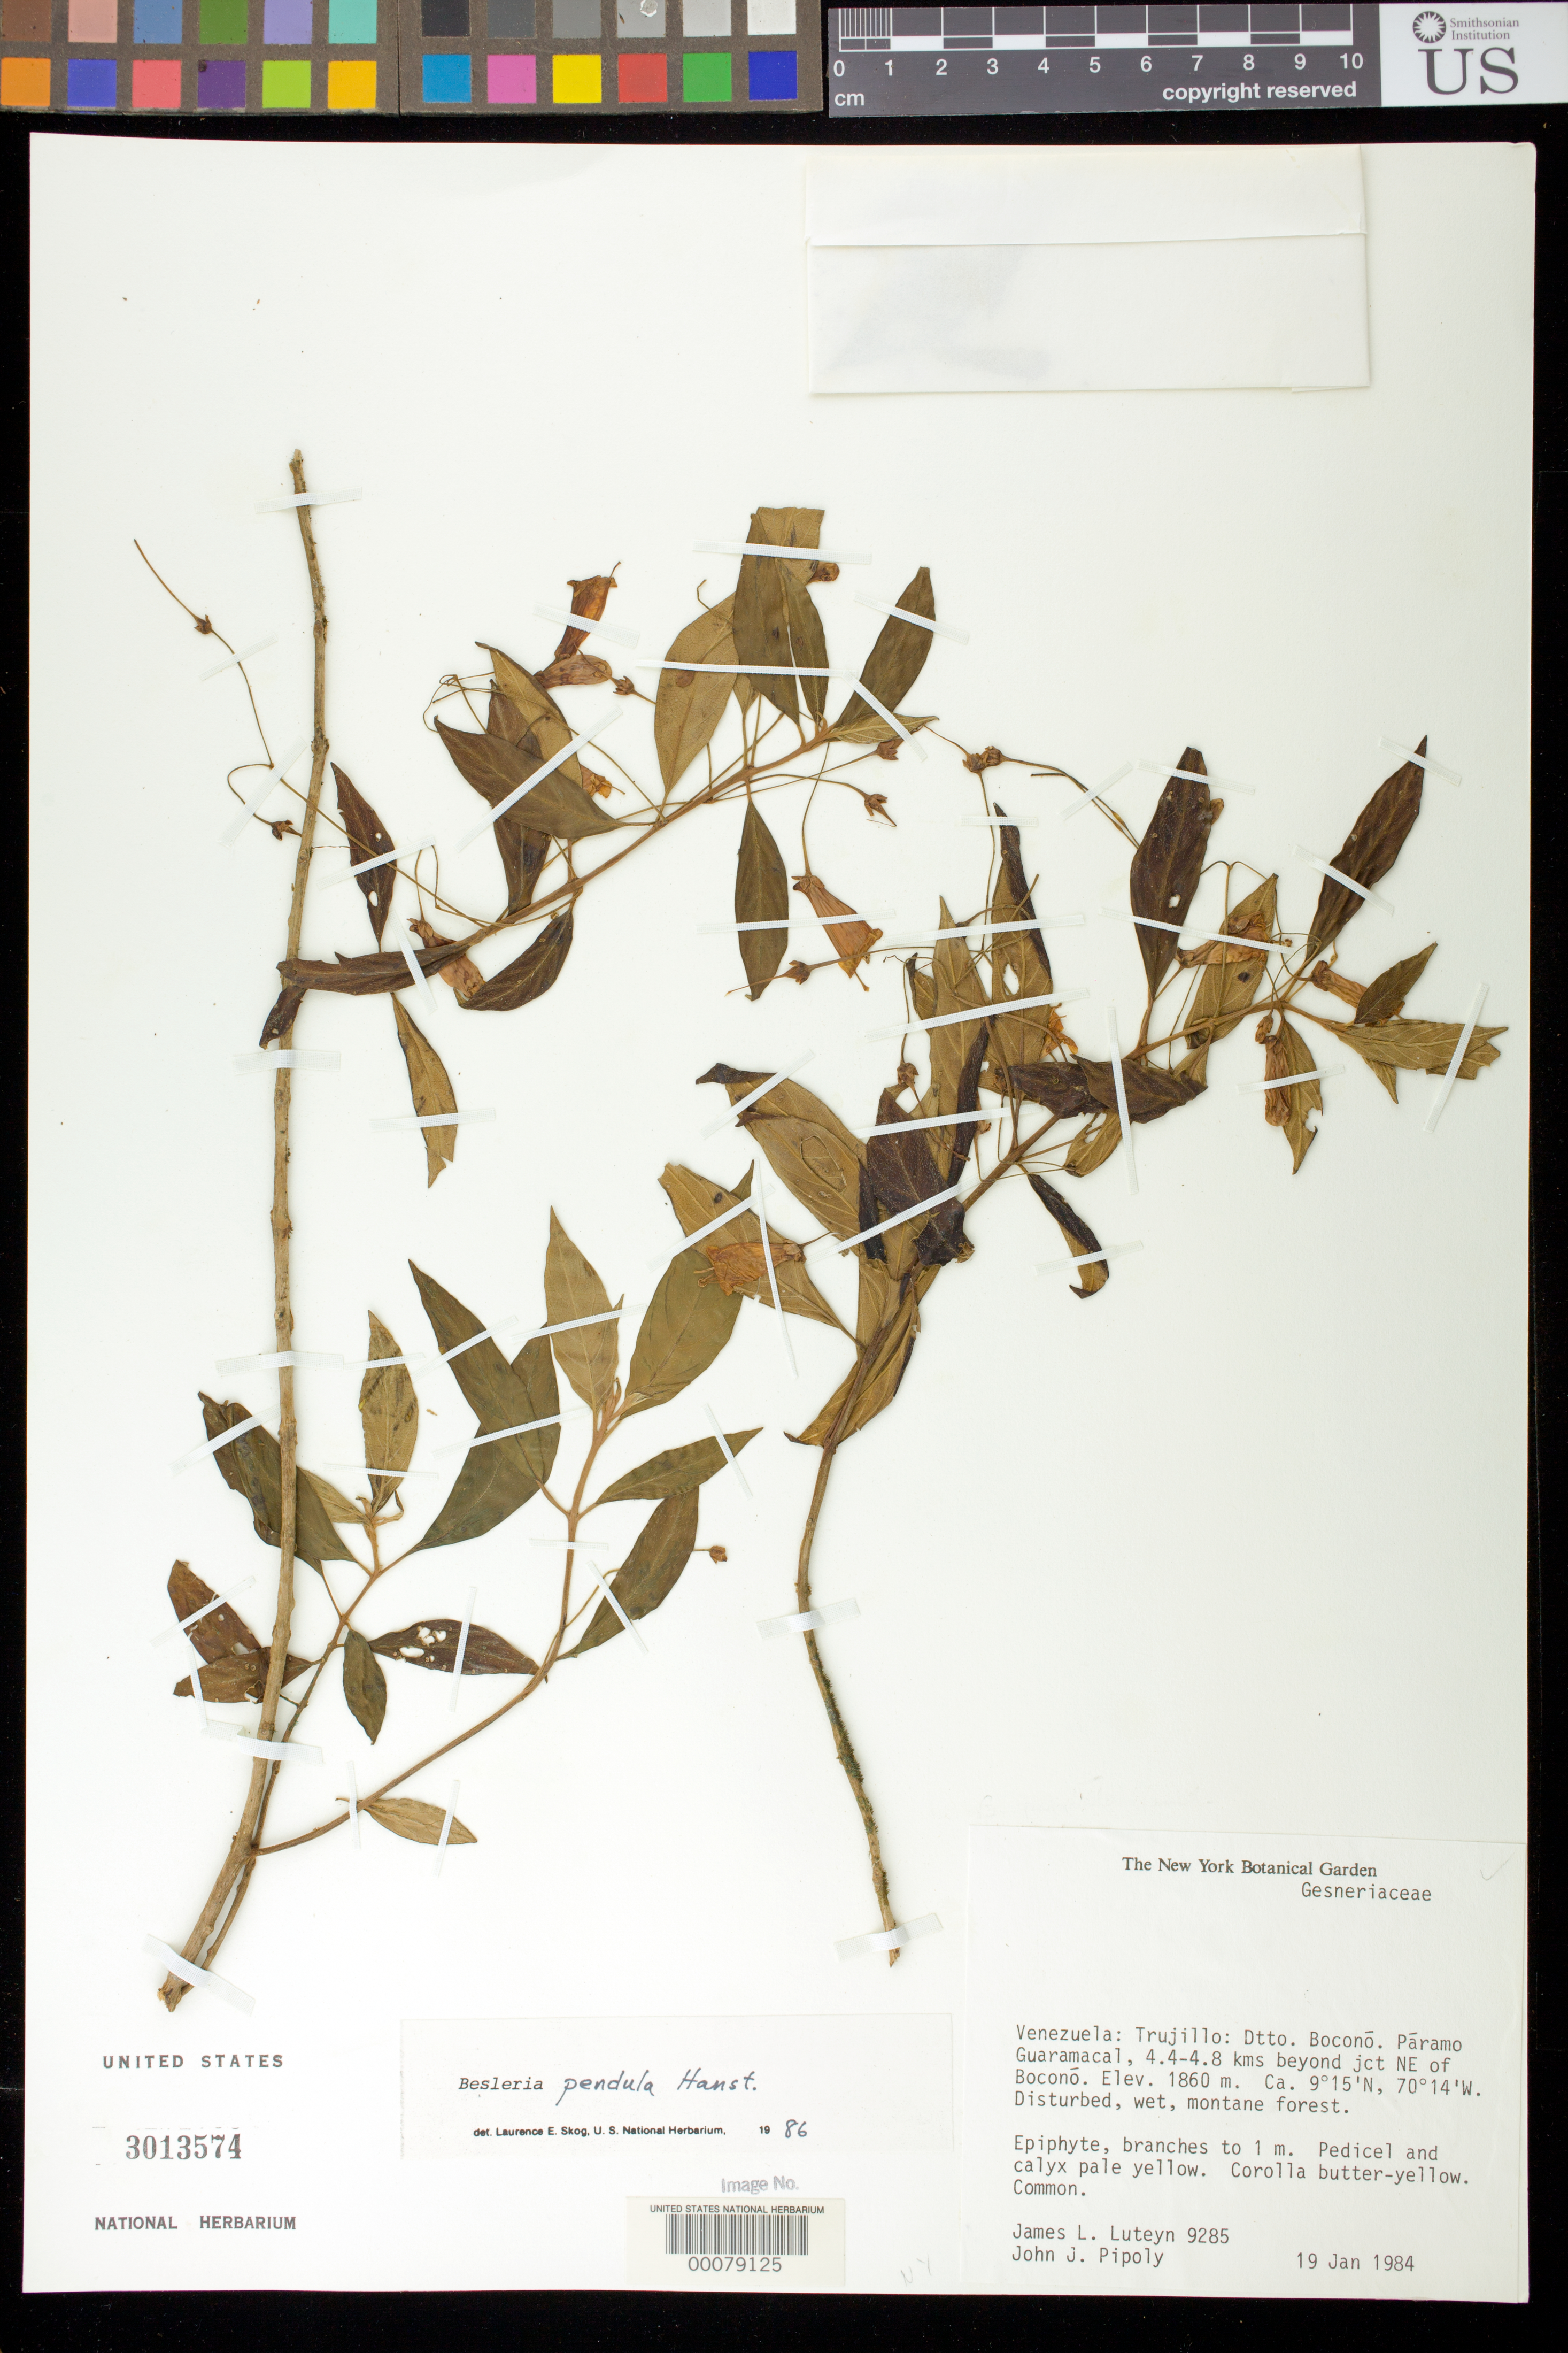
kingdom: Plantae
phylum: Tracheophyta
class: Magnoliopsida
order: Lamiales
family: Gesneriaceae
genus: Besleria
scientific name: Besleria pendula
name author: Hanst.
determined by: Skog, Laurence E.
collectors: J. L. Luteyn & J. J. Pipoly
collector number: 9285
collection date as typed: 19 Jan 1984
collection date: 1984-01-19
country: Venezuela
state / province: Trujillo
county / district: Boconó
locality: Paramo de Guaramacal, 4.4-4.8 km beyond jct NE of Bocono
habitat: Disturbed, wet, montane forest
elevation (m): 1860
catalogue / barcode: US 3013574